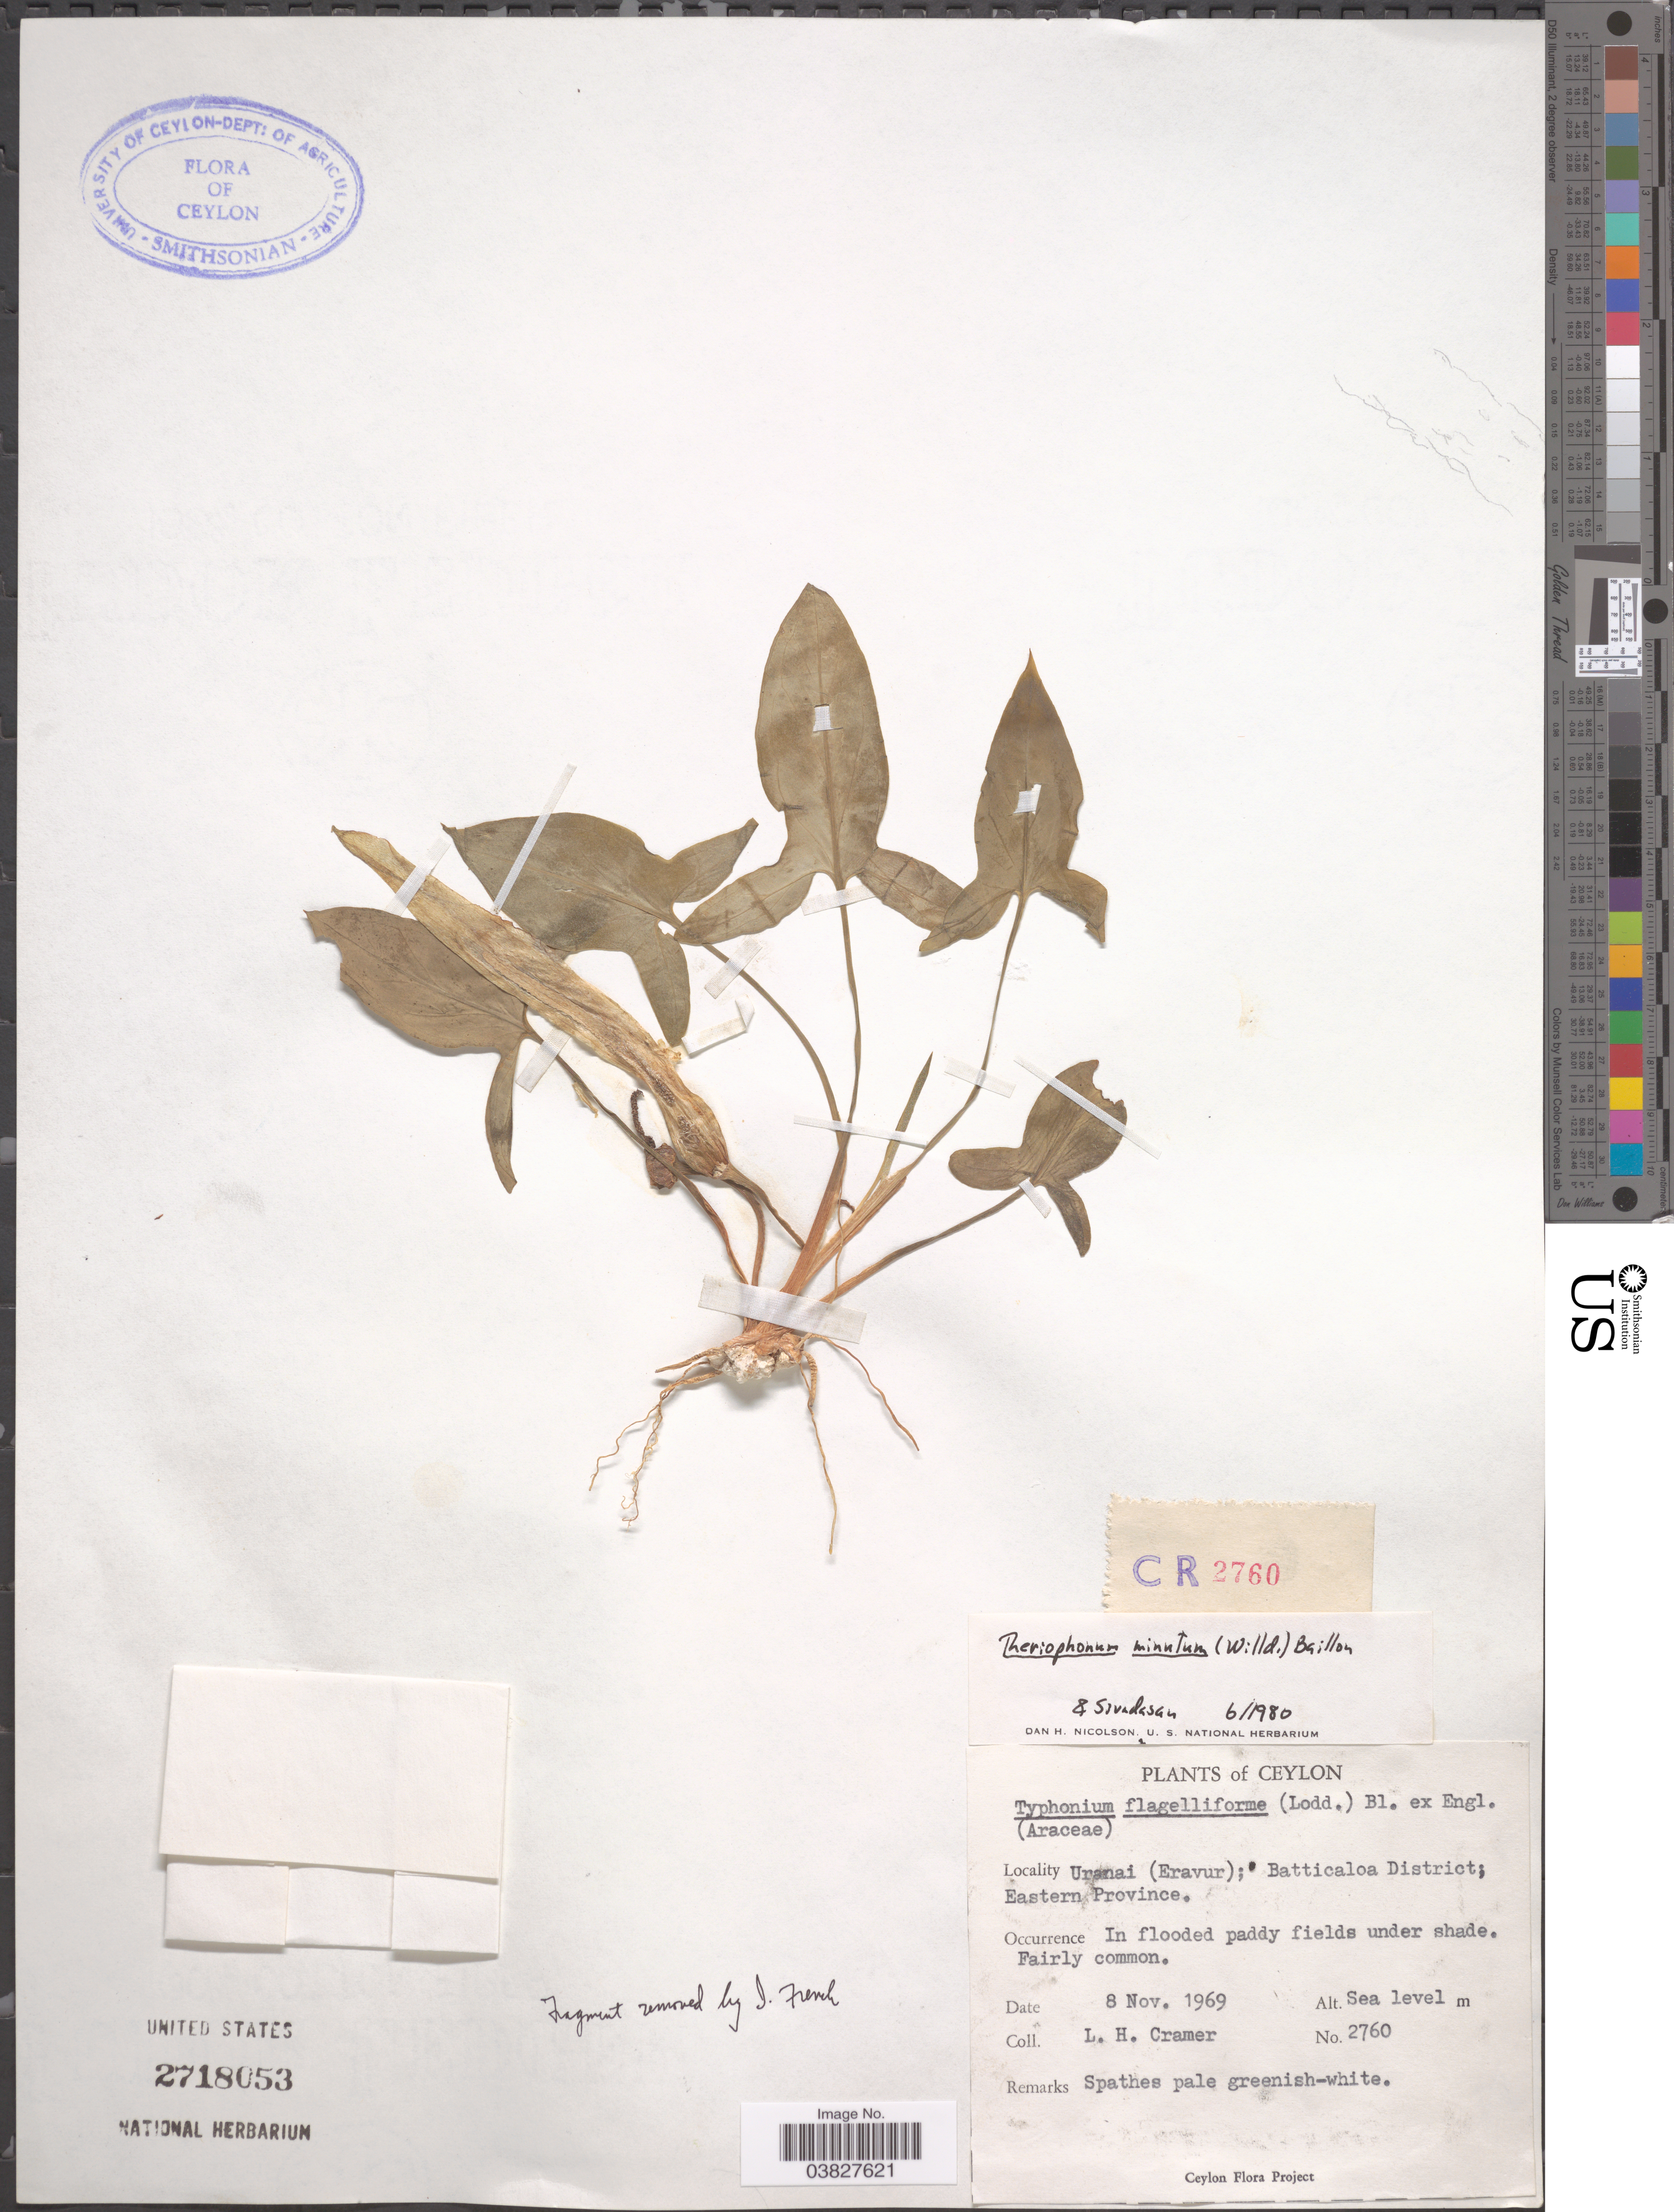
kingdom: Plantae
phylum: Tracheophyta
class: Liliopsida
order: Alismatales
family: Araceae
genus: Theriophonum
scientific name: Theriophonum minutum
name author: (Willd.) Baill.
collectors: L. H. Cramer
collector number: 2760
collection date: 1969-11-08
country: Sri Lanka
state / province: Eastern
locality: Ceylon. Uranai (Eravur); Batticaloa District; In flooded paddy fields under shade.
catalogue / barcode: US 2718053